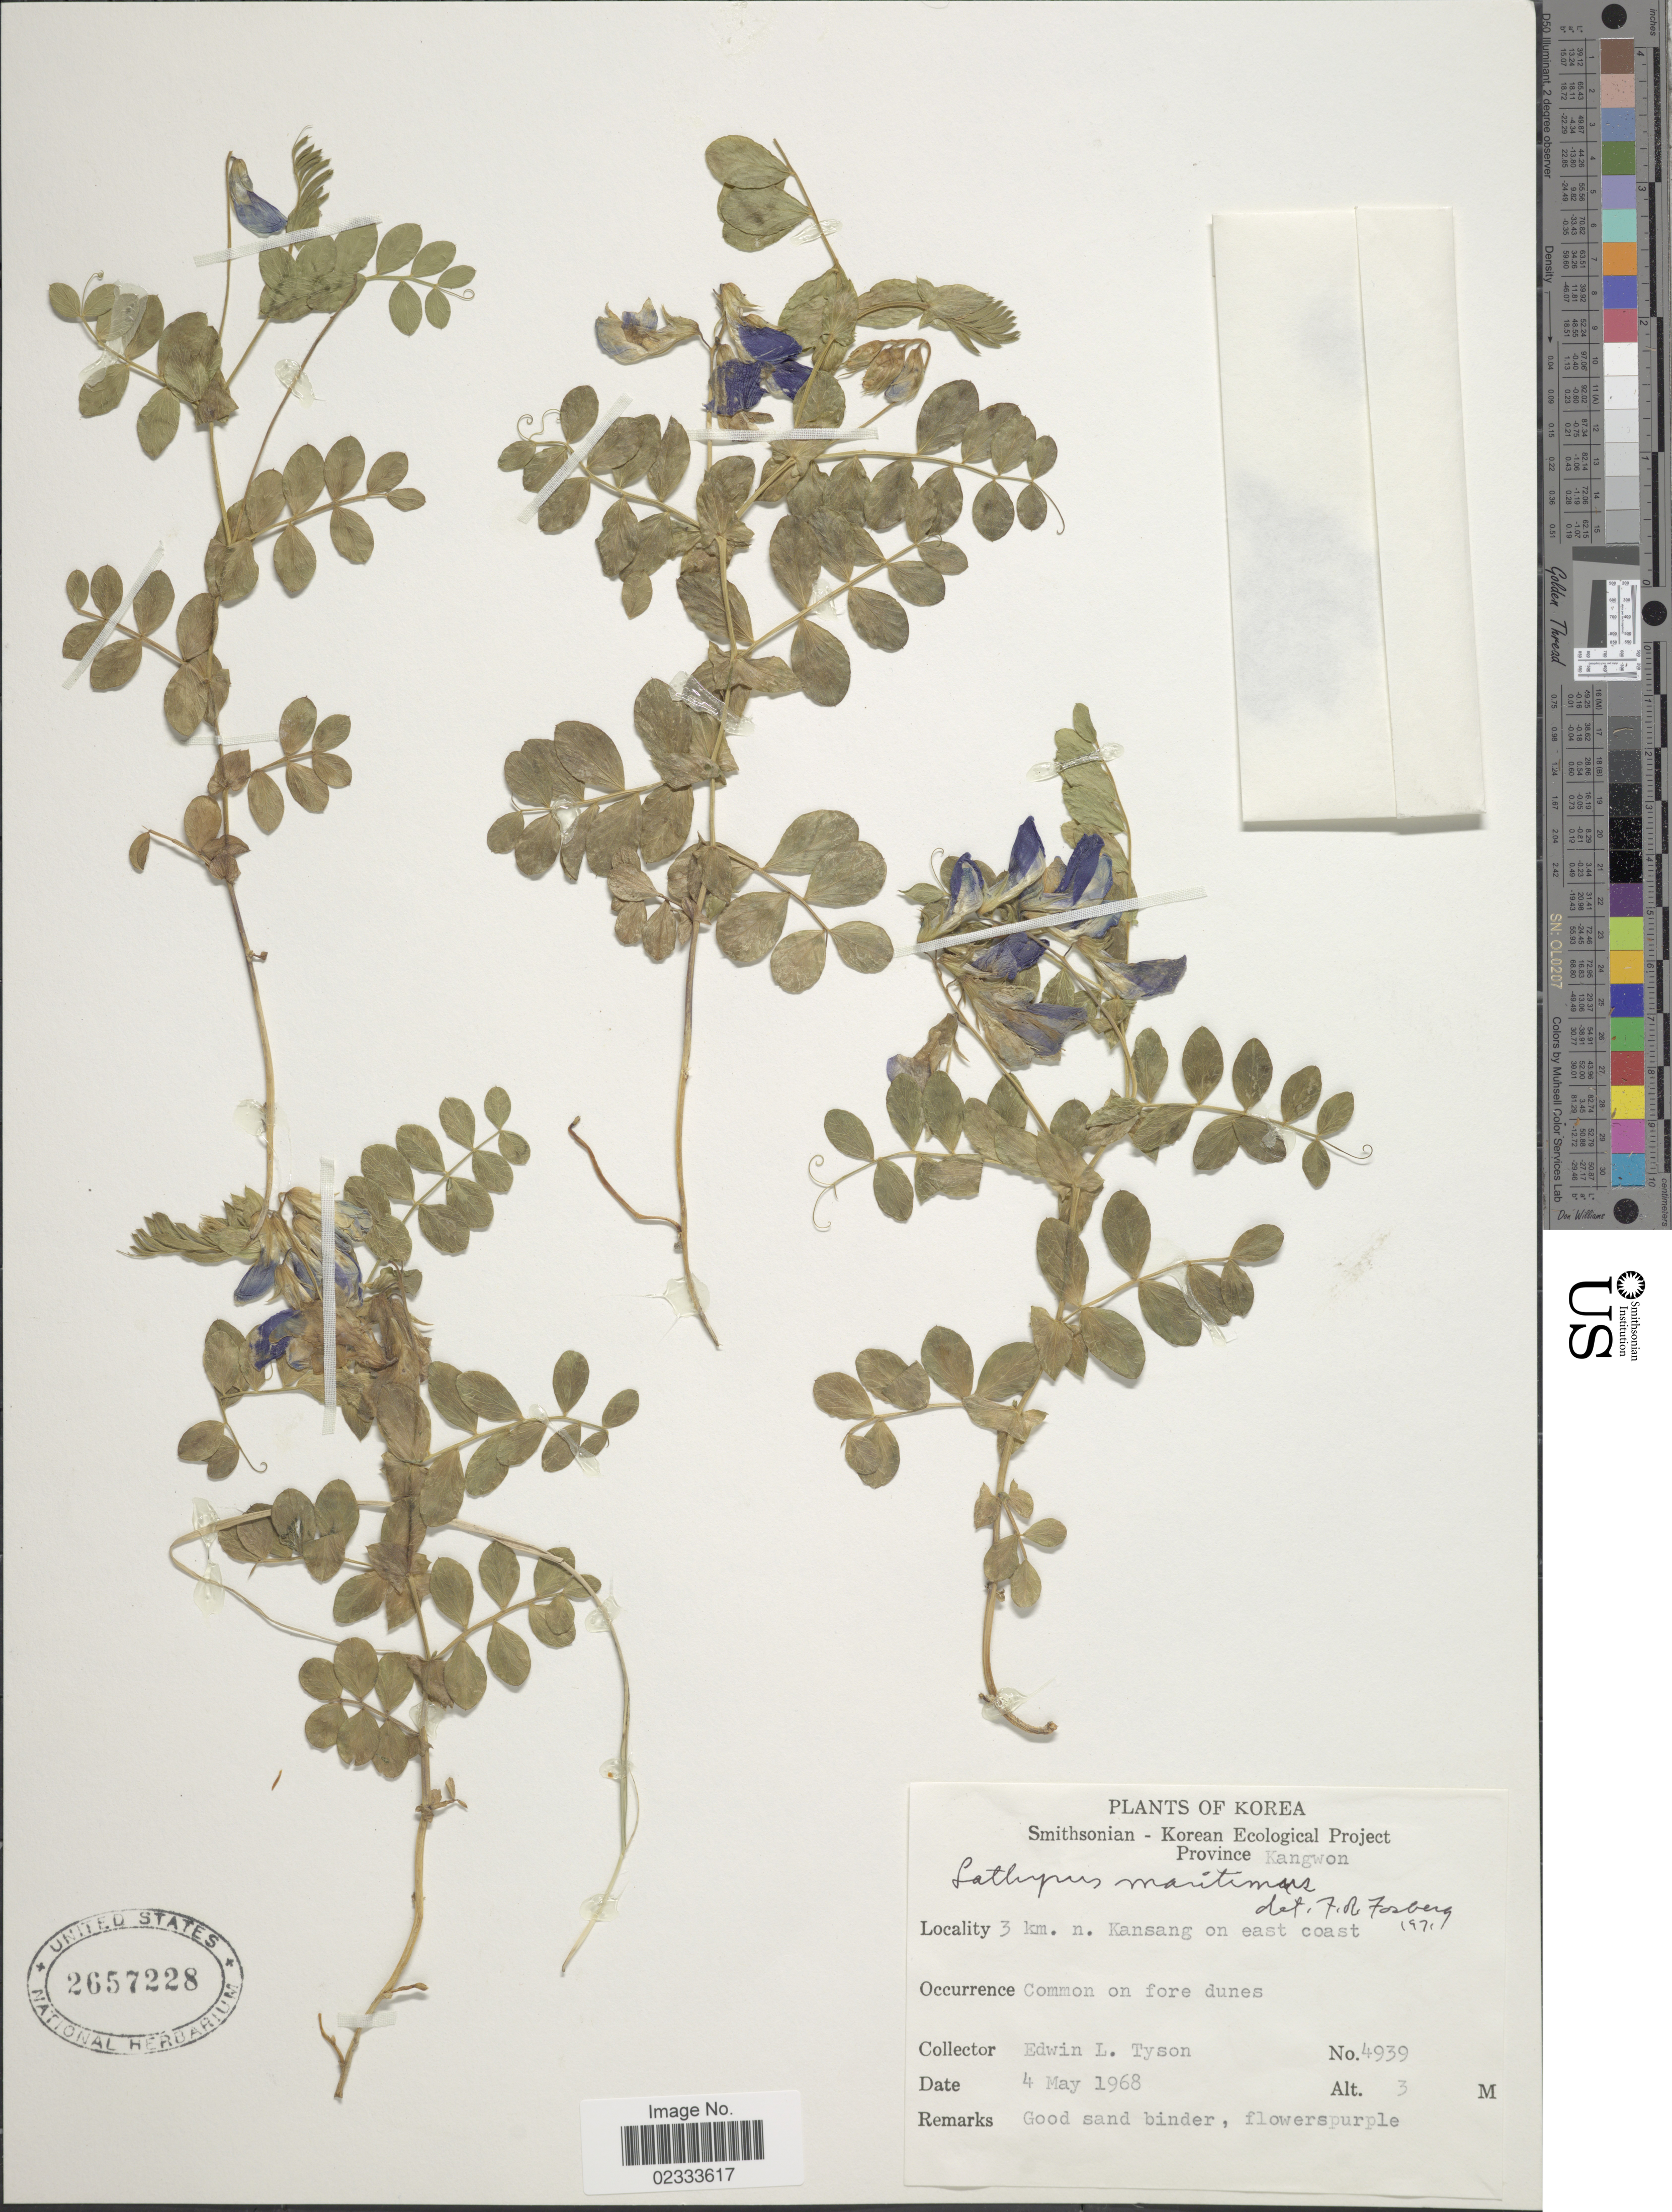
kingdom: Plantae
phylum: Tracheophyta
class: Magnoliopsida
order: Fabales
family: Fabaceae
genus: Lathyrus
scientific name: Lathyrus maritimus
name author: Torr.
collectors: E. L. Tyson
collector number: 4939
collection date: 1968-05-04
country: North Korea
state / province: Kangwon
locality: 3 km. N. Kansang on east coast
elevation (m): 3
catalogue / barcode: US 2657228